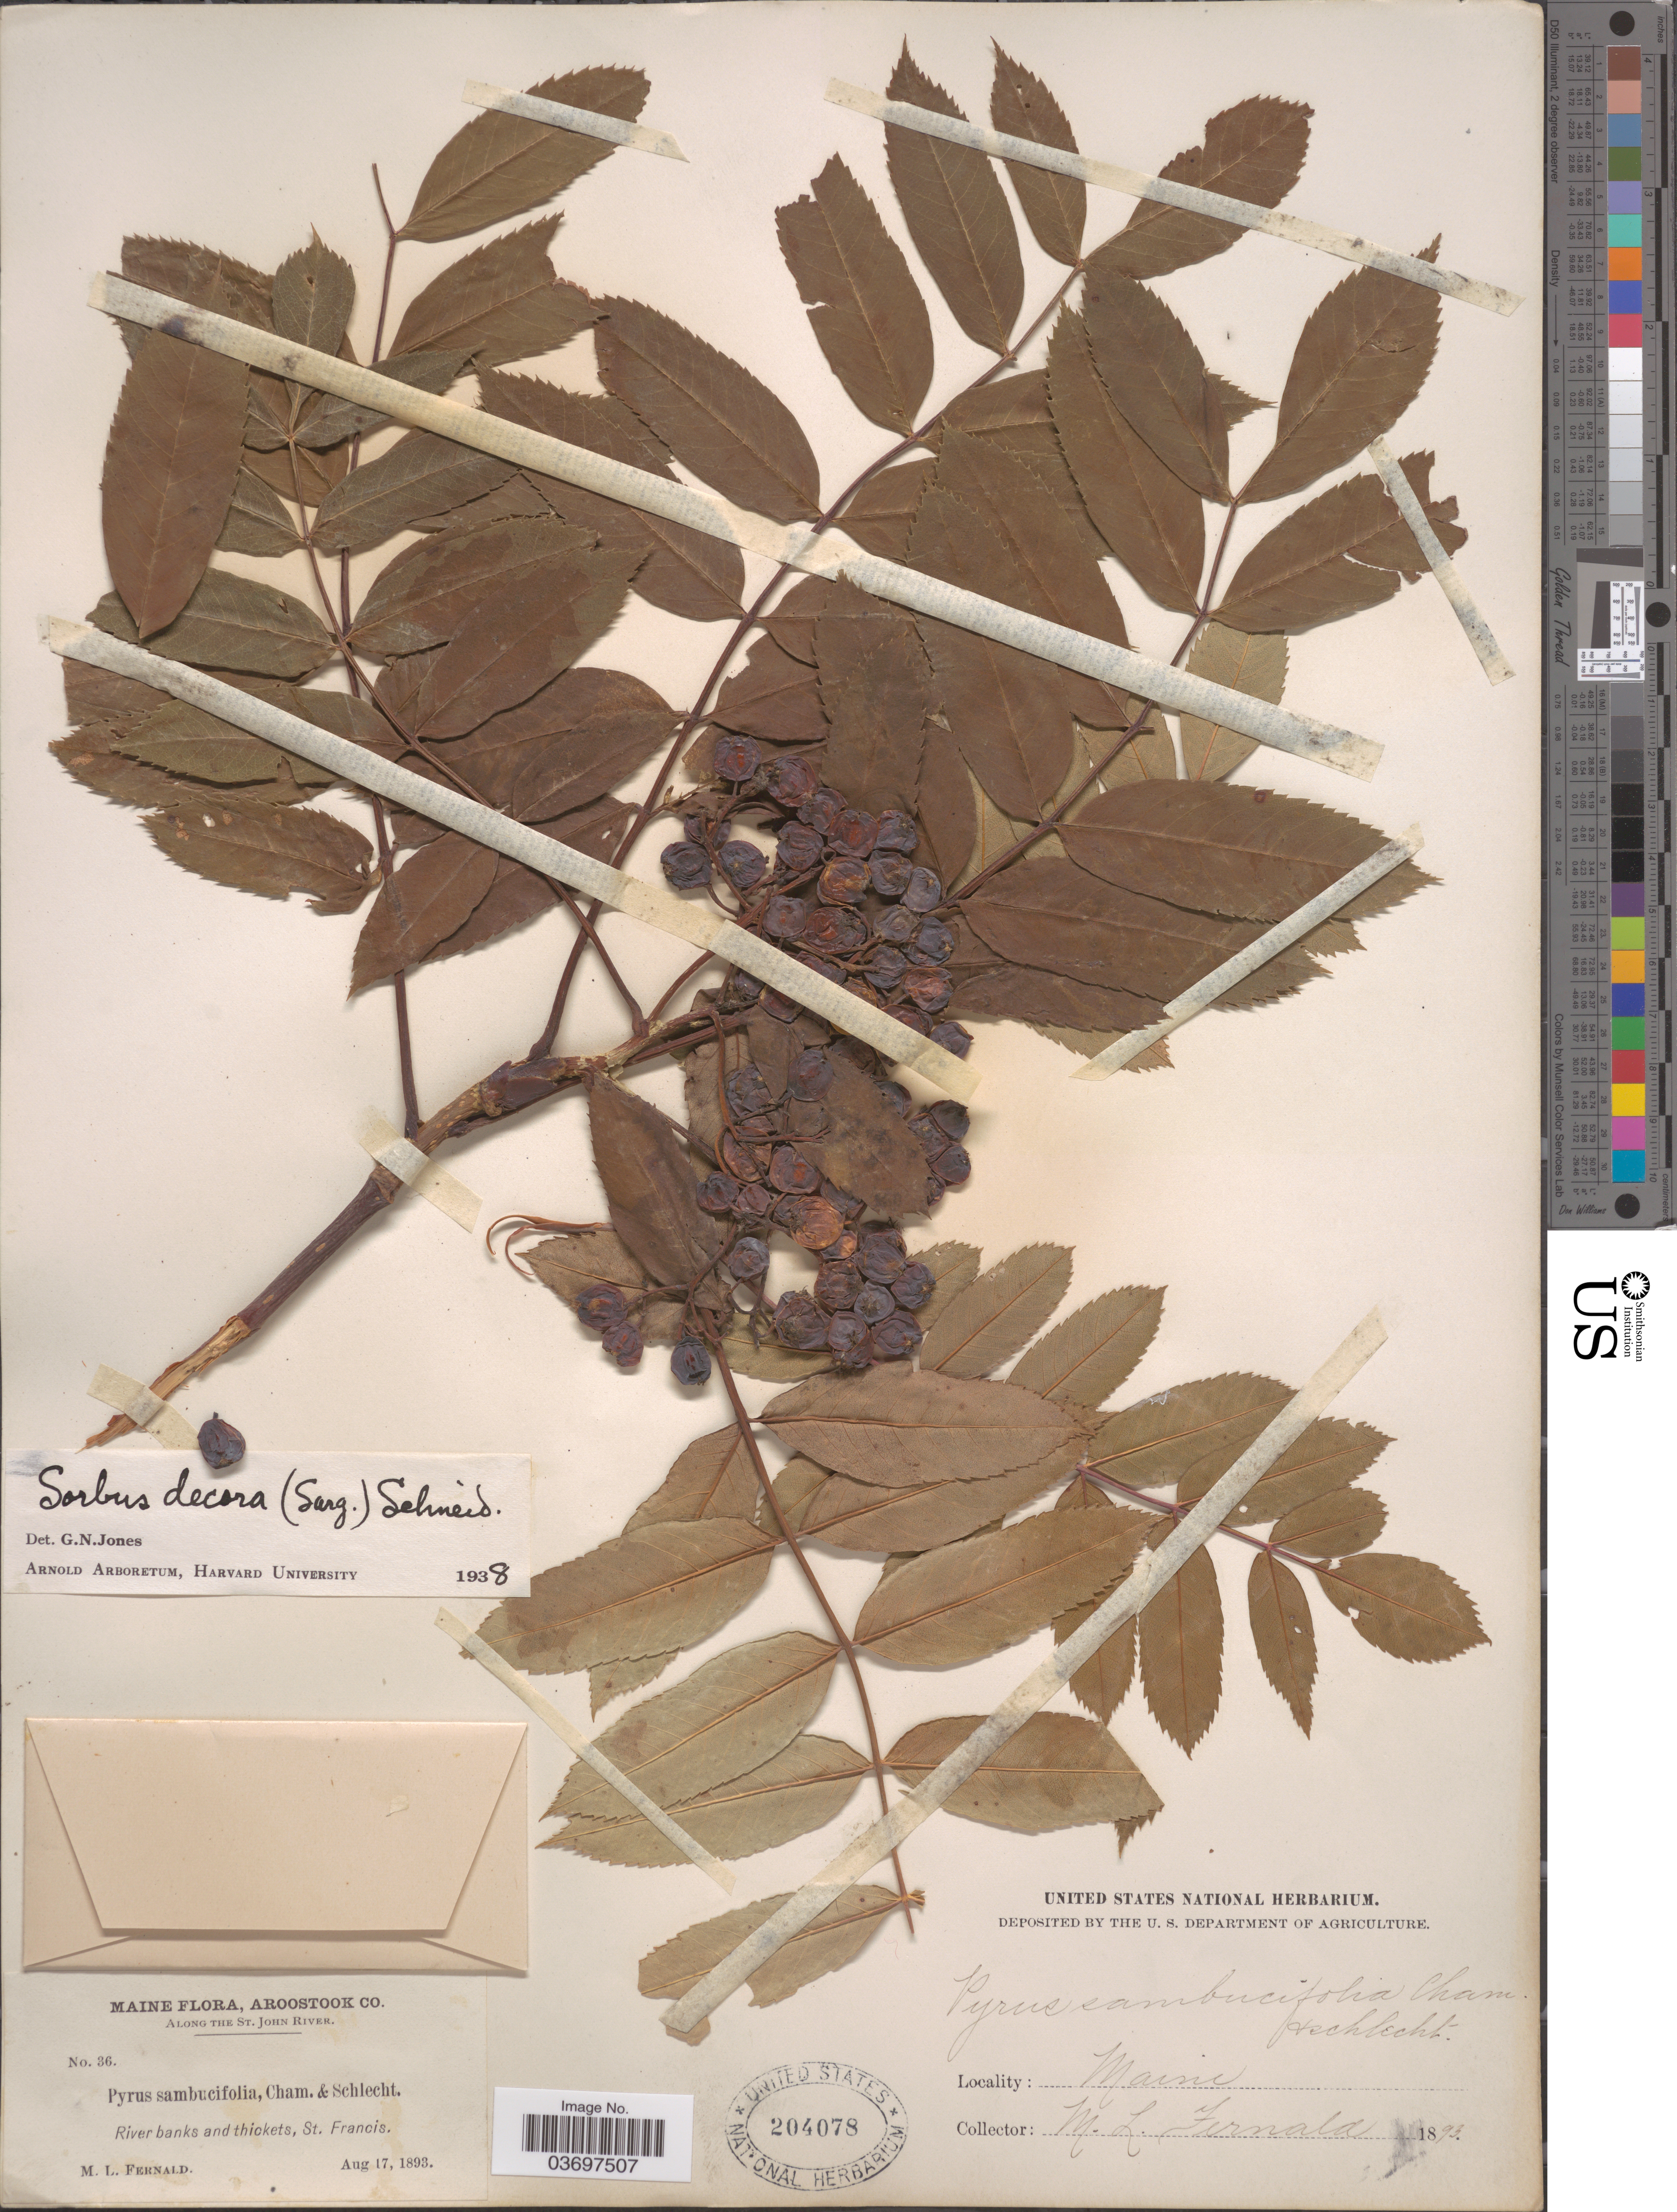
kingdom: Plantae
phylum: Tracheophyta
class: Magnoliopsida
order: Rosales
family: Rosaceae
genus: Sorbus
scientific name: Sorbus decora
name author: (Sarg.) C.K. Schneid.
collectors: M. L. Fernald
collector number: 36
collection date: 1893-08-17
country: United States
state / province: Maine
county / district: Aroostook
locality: Along the St. John River. St. Francis.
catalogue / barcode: US 204078